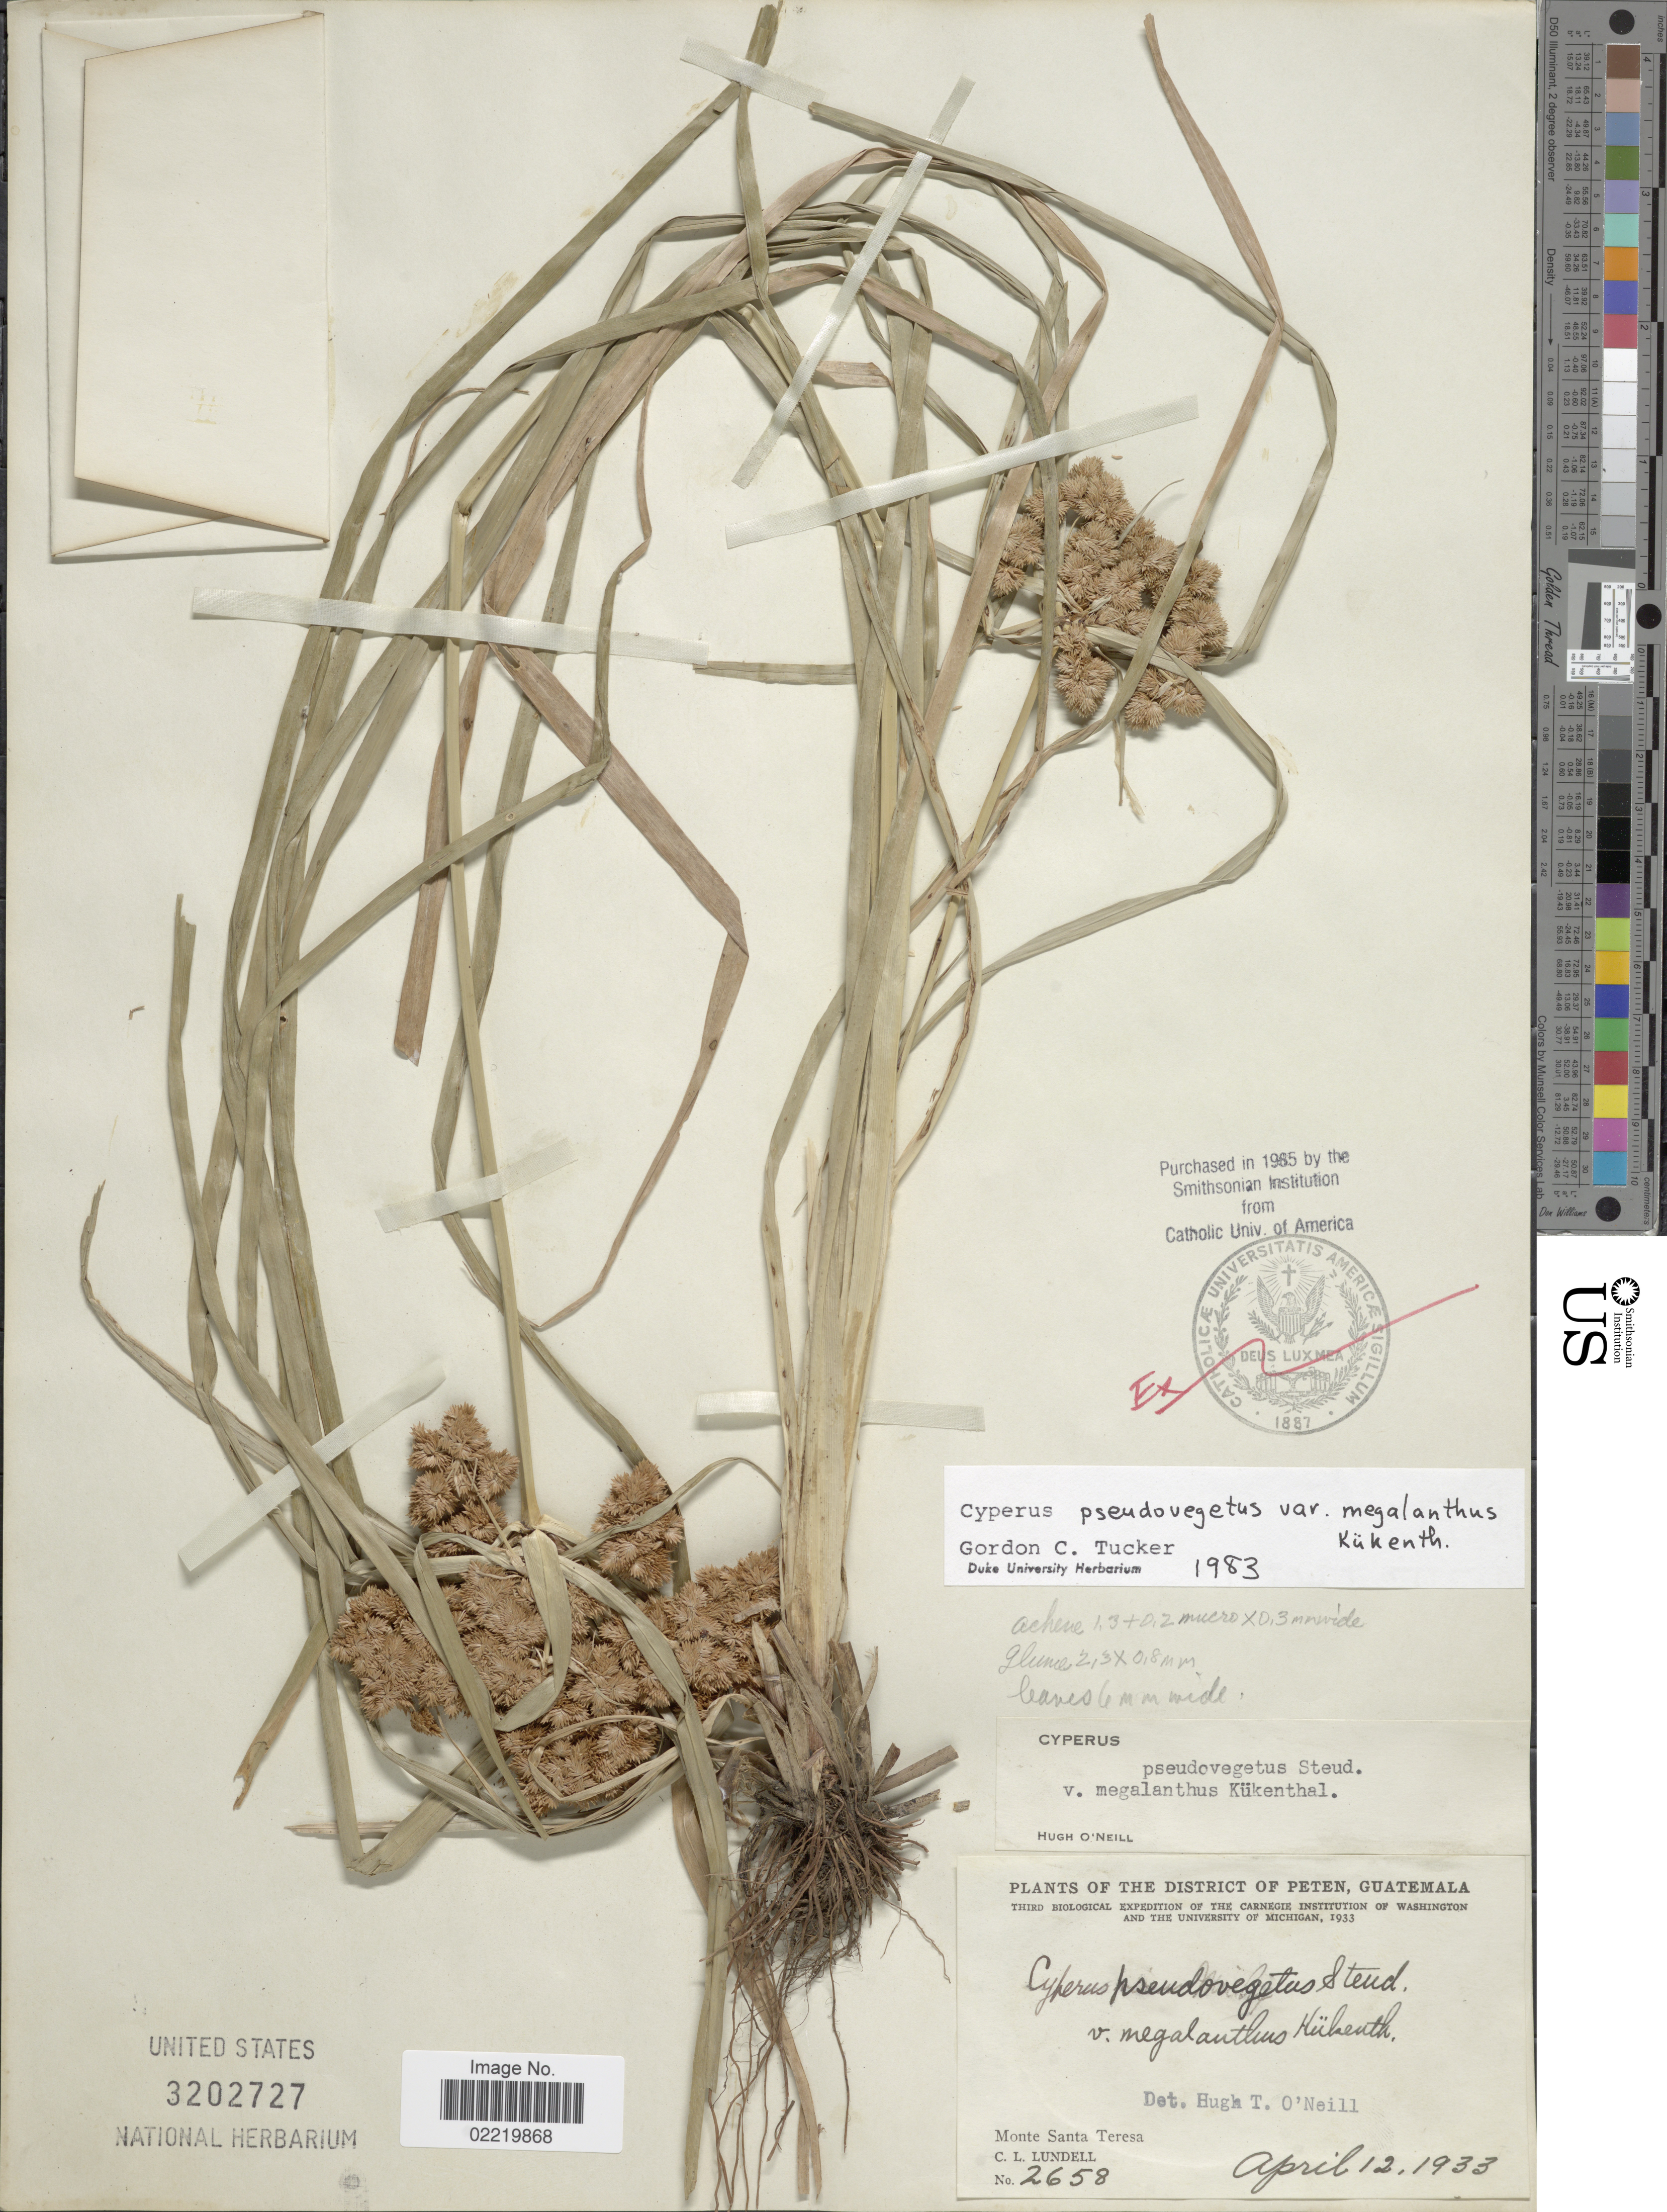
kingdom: Plantae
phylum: Tracheophyta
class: Liliopsida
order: Poales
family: Cyperaceae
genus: Cyperus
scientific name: Cyperus pseudovegetus var. megalanthus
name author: Kük. in Engl.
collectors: C. L. Lundell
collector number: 2658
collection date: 1933-04-12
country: Guatemala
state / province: El Petén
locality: District of Peten, Monte Santa Teresa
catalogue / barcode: US 3202727